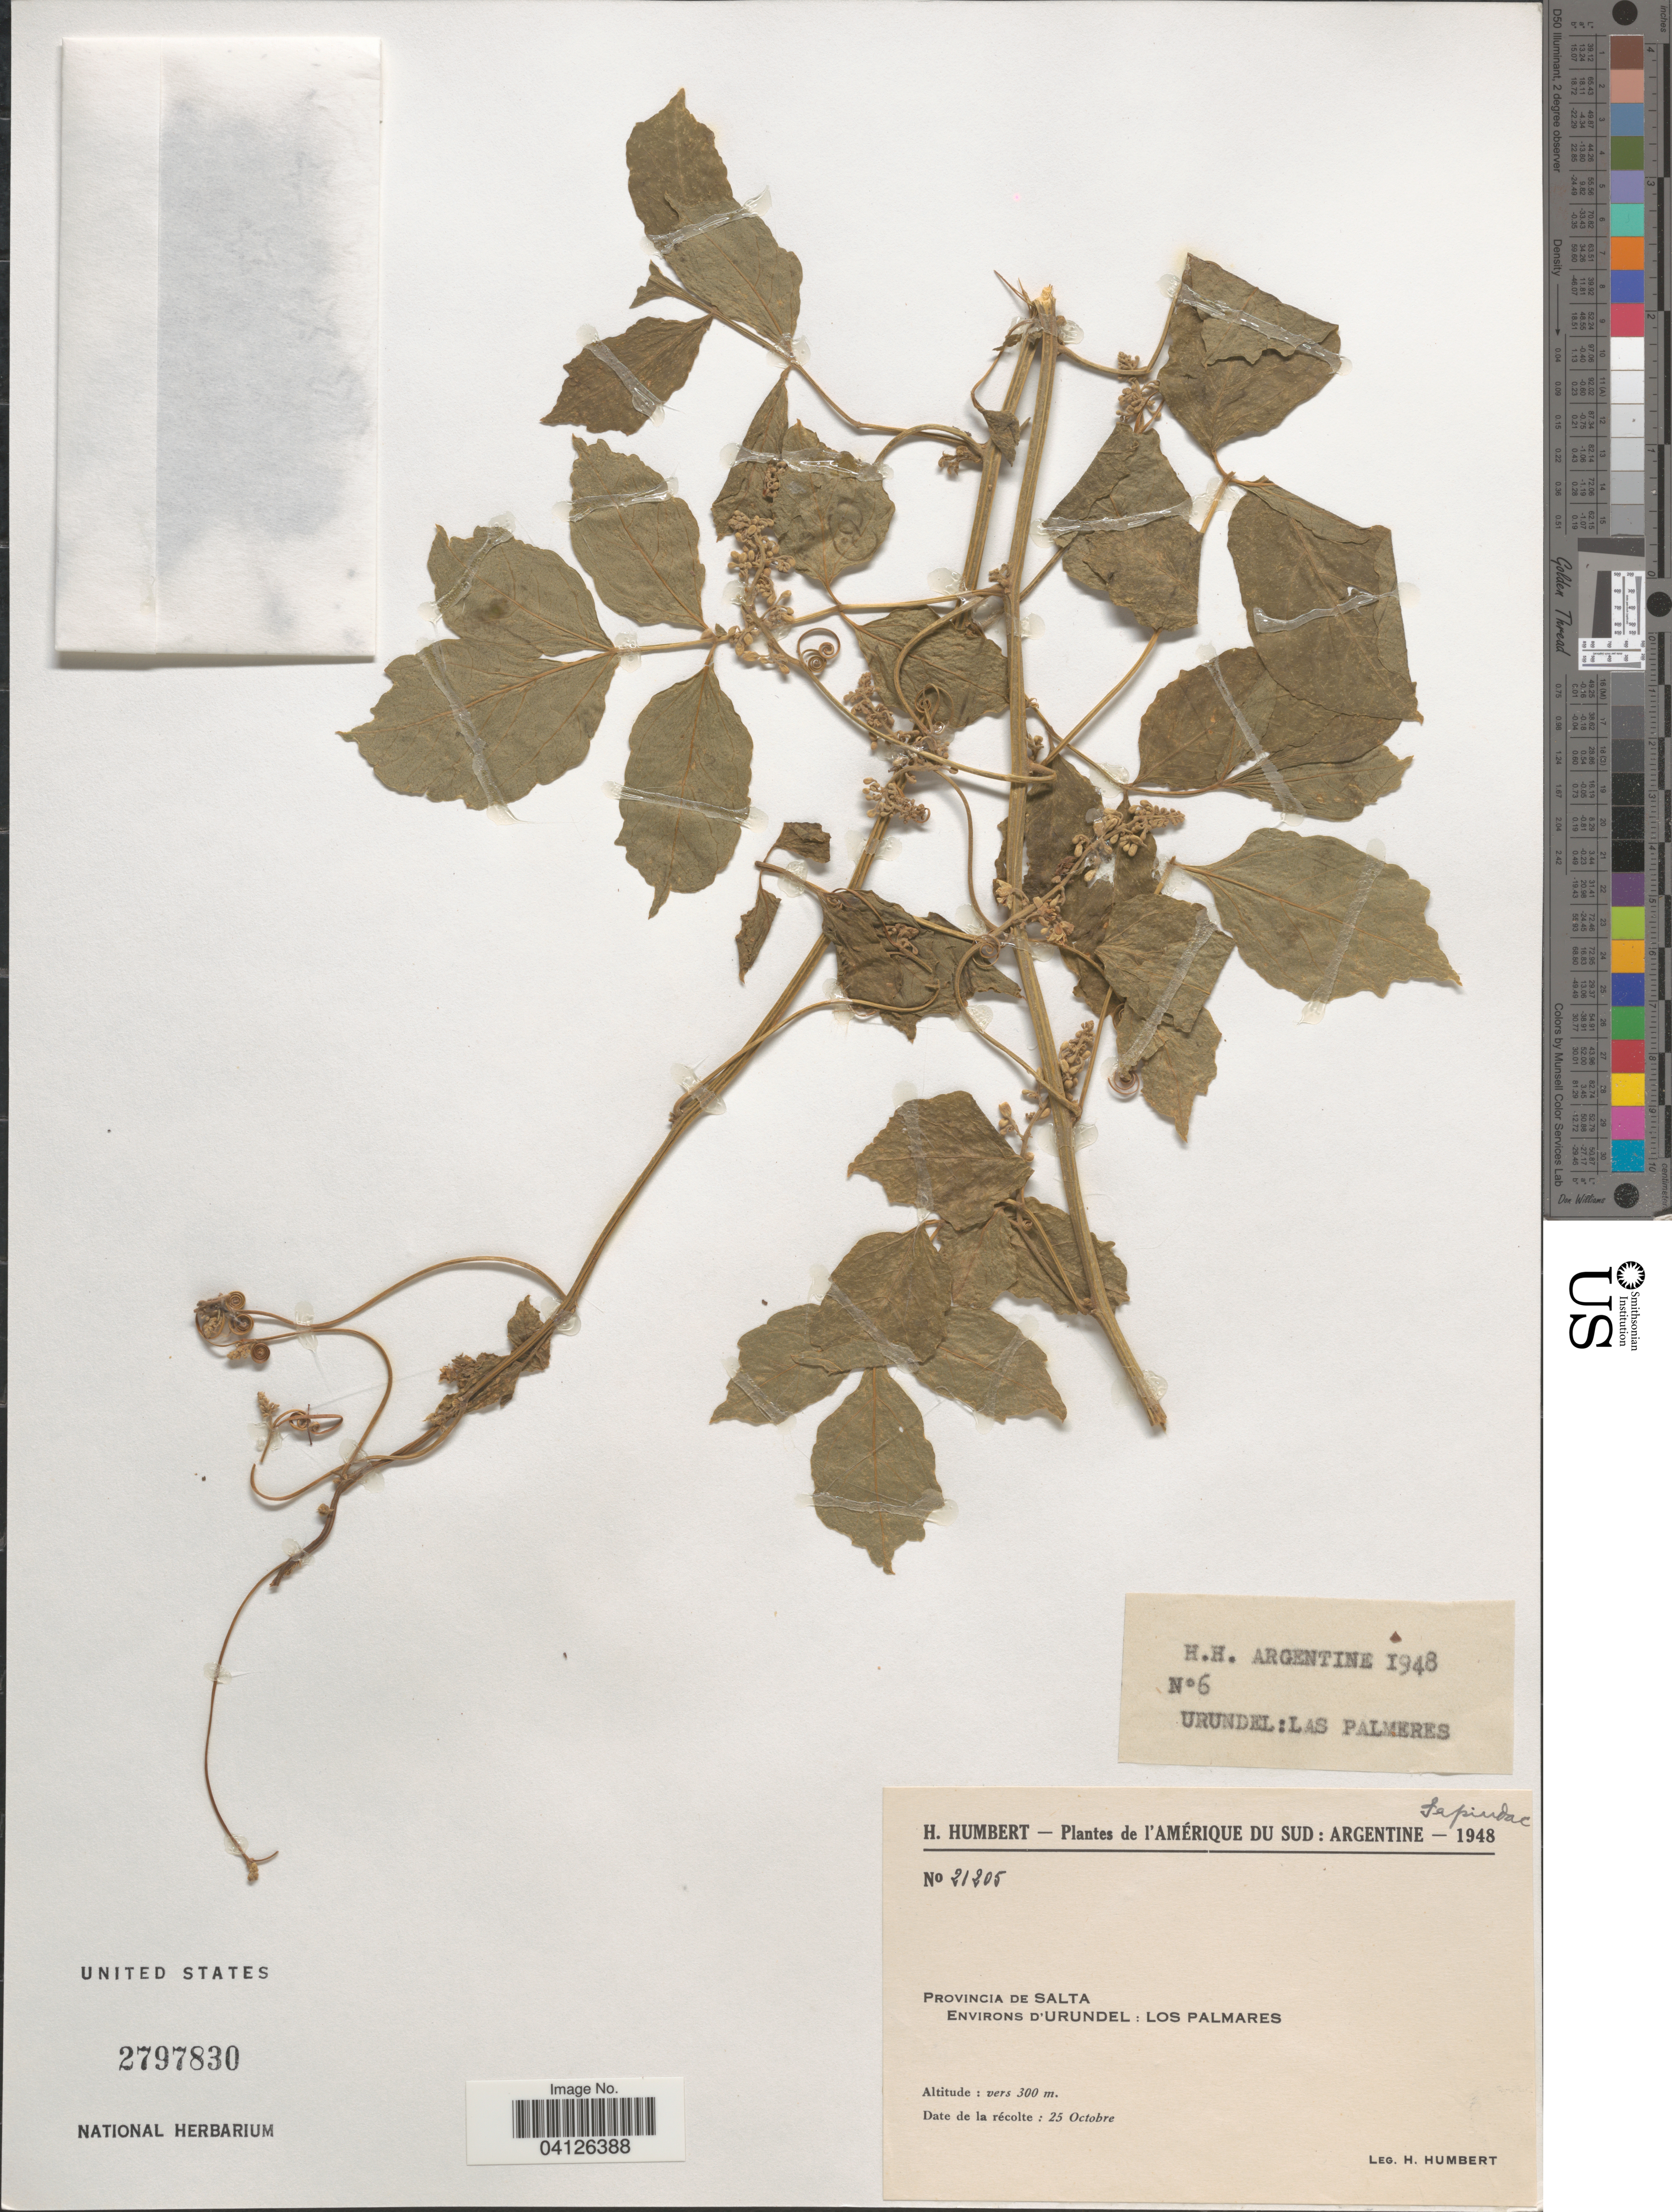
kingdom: Plantae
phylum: Tracheophyta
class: Magnoliopsida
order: Sapindales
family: Sapindaceae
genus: Serjania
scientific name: Serjania tripleuria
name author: Ferrucci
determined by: Acevedo-Rodriguez, P., (US), Smithsonian Institution - National Museum of Natural History (UNITED STATES)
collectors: H. Humbert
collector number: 21205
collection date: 1948-10-25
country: Argentina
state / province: Salta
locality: Environs d'Urundel: Los Palmares.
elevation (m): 300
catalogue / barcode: US 2797830